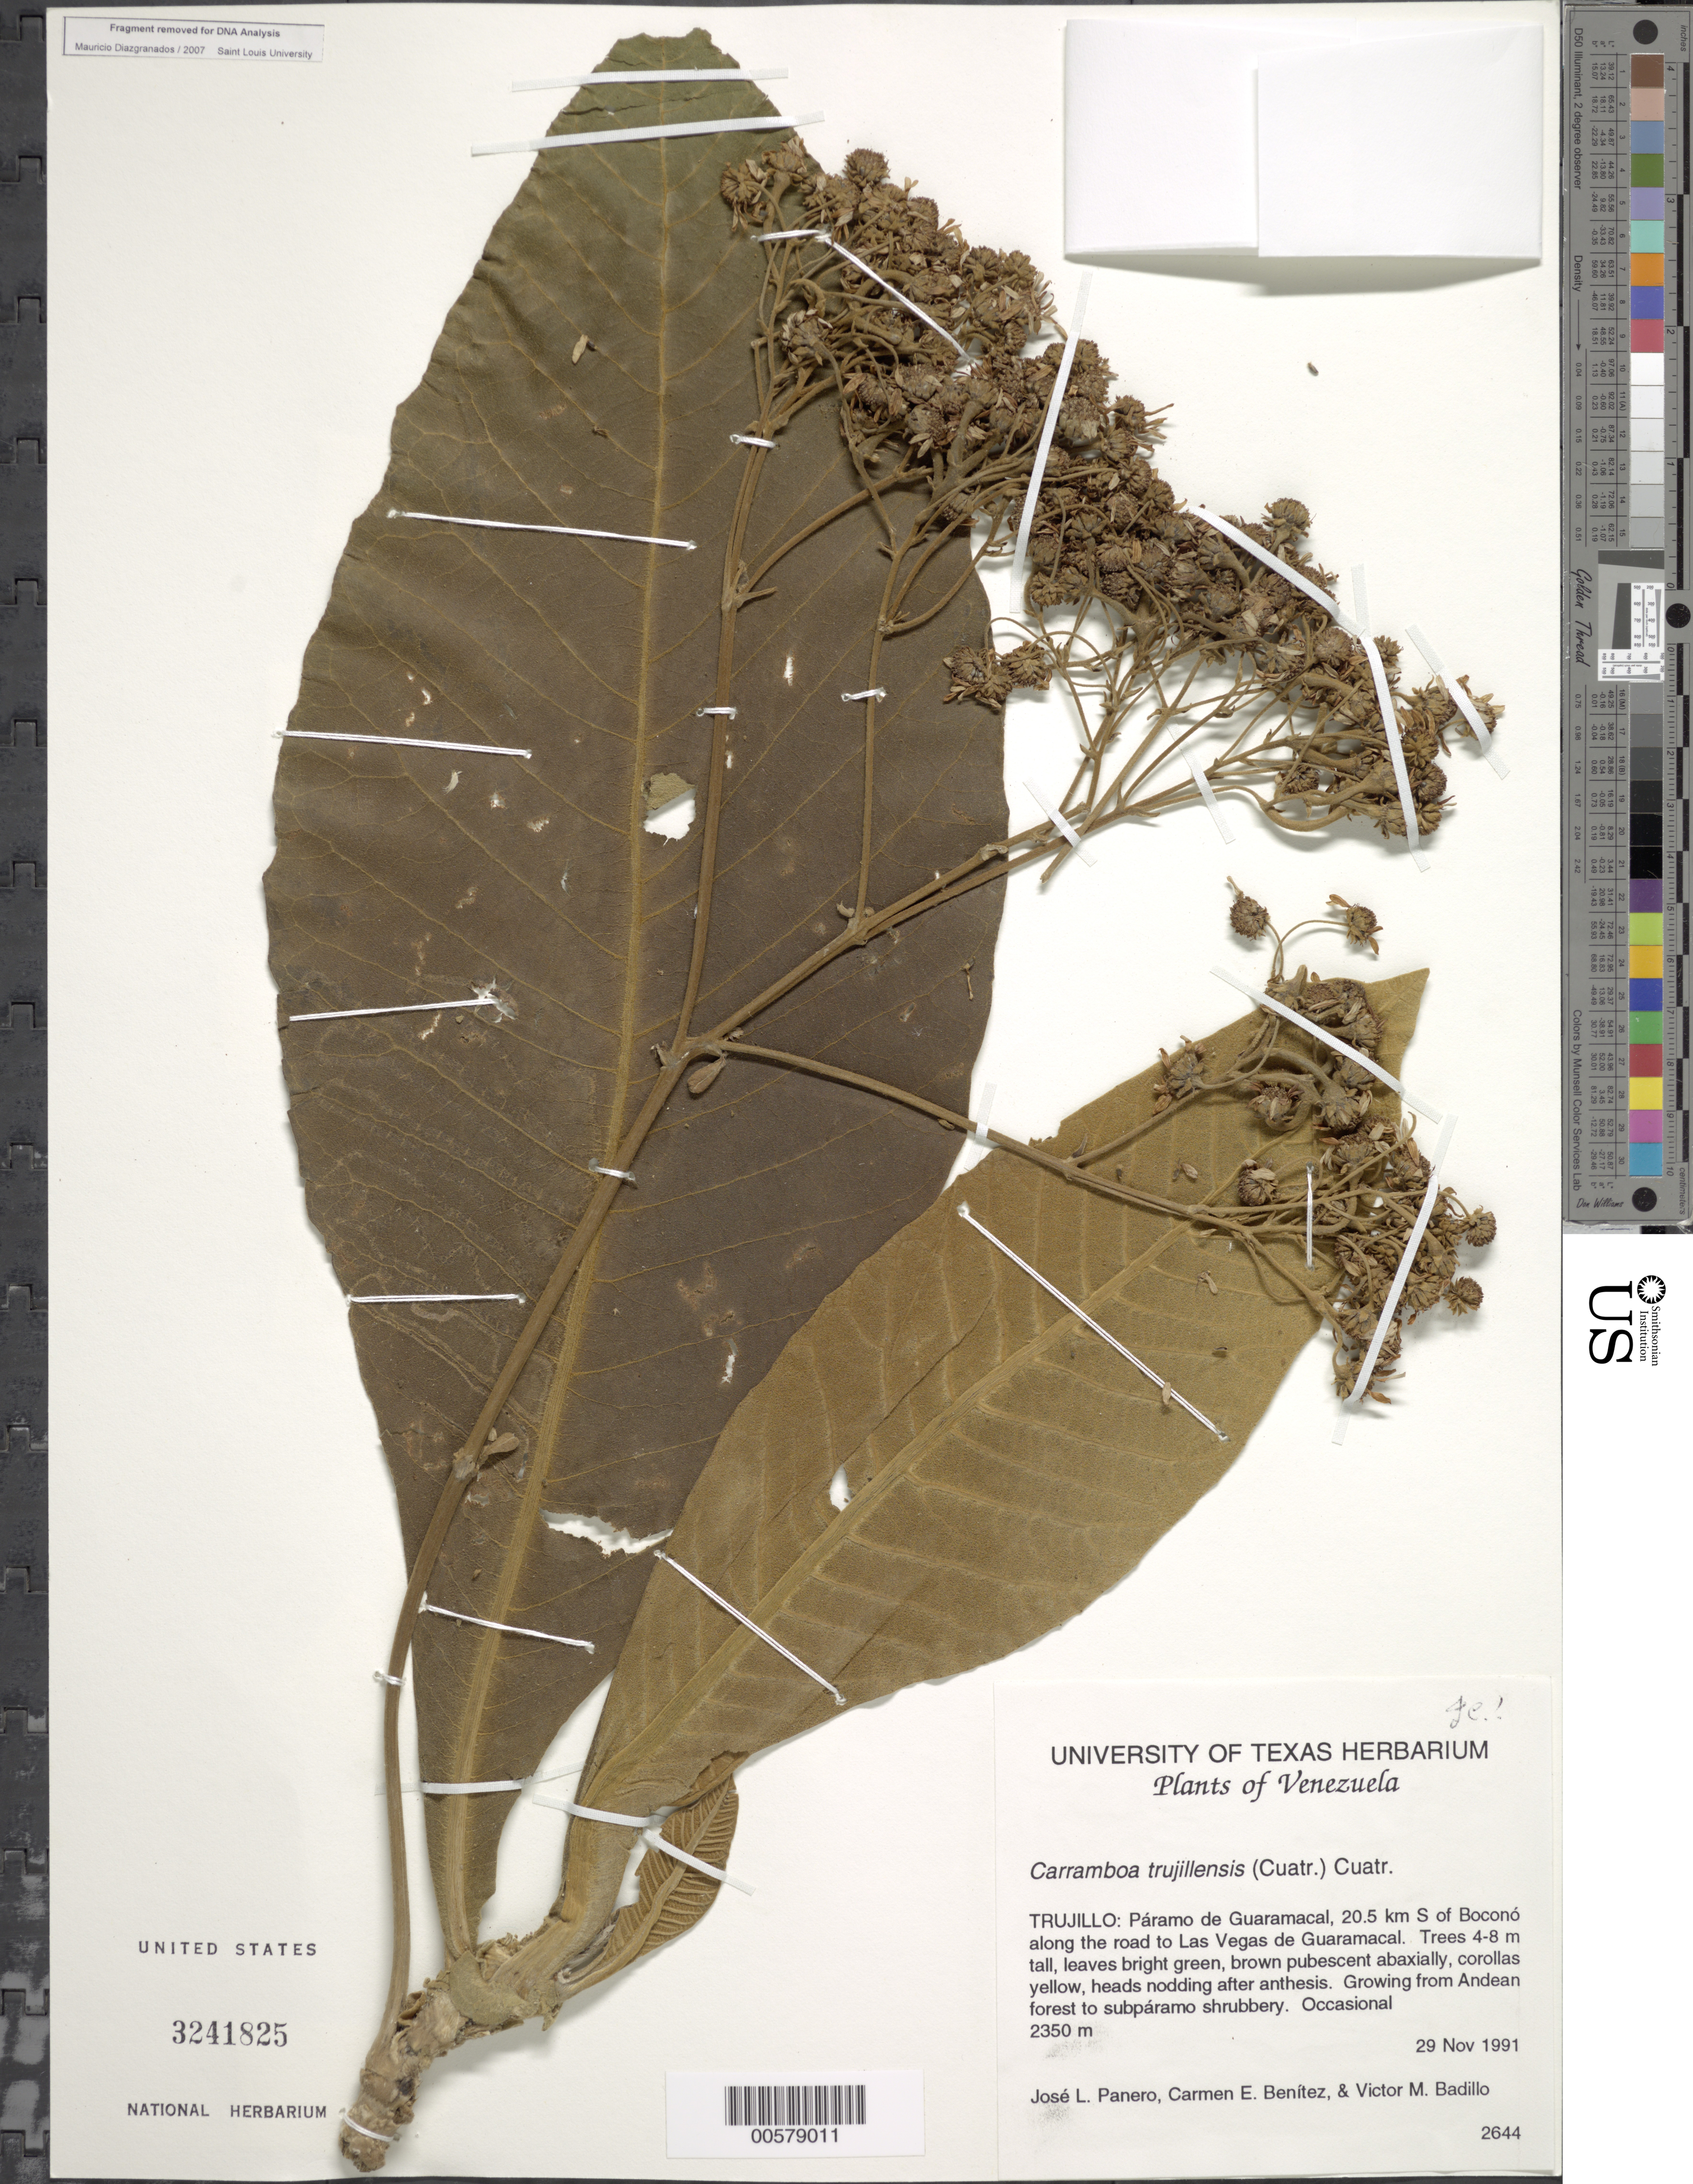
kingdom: Plantae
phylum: Tracheophyta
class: Magnoliopsida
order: Asterales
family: Asteraceae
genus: Carramboa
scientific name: Carramboa trujillensis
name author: (Cuatrec.) Cuatrec.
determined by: Cuatrecasas, J.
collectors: J. L. Panero, C. E. Benítez de Rojas & V. Badillo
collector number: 2644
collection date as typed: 29 Nov 1991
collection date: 1991-11-29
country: Venezuela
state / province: Trujillo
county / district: Boconó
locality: Páramo de Guaramacal, 20.5 km S of Boconó along the road to Las Vegas de Guaramacal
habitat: Growing from Andean forest to subpáramo shrubbery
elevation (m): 2350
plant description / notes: TEX, US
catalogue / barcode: US 3241825